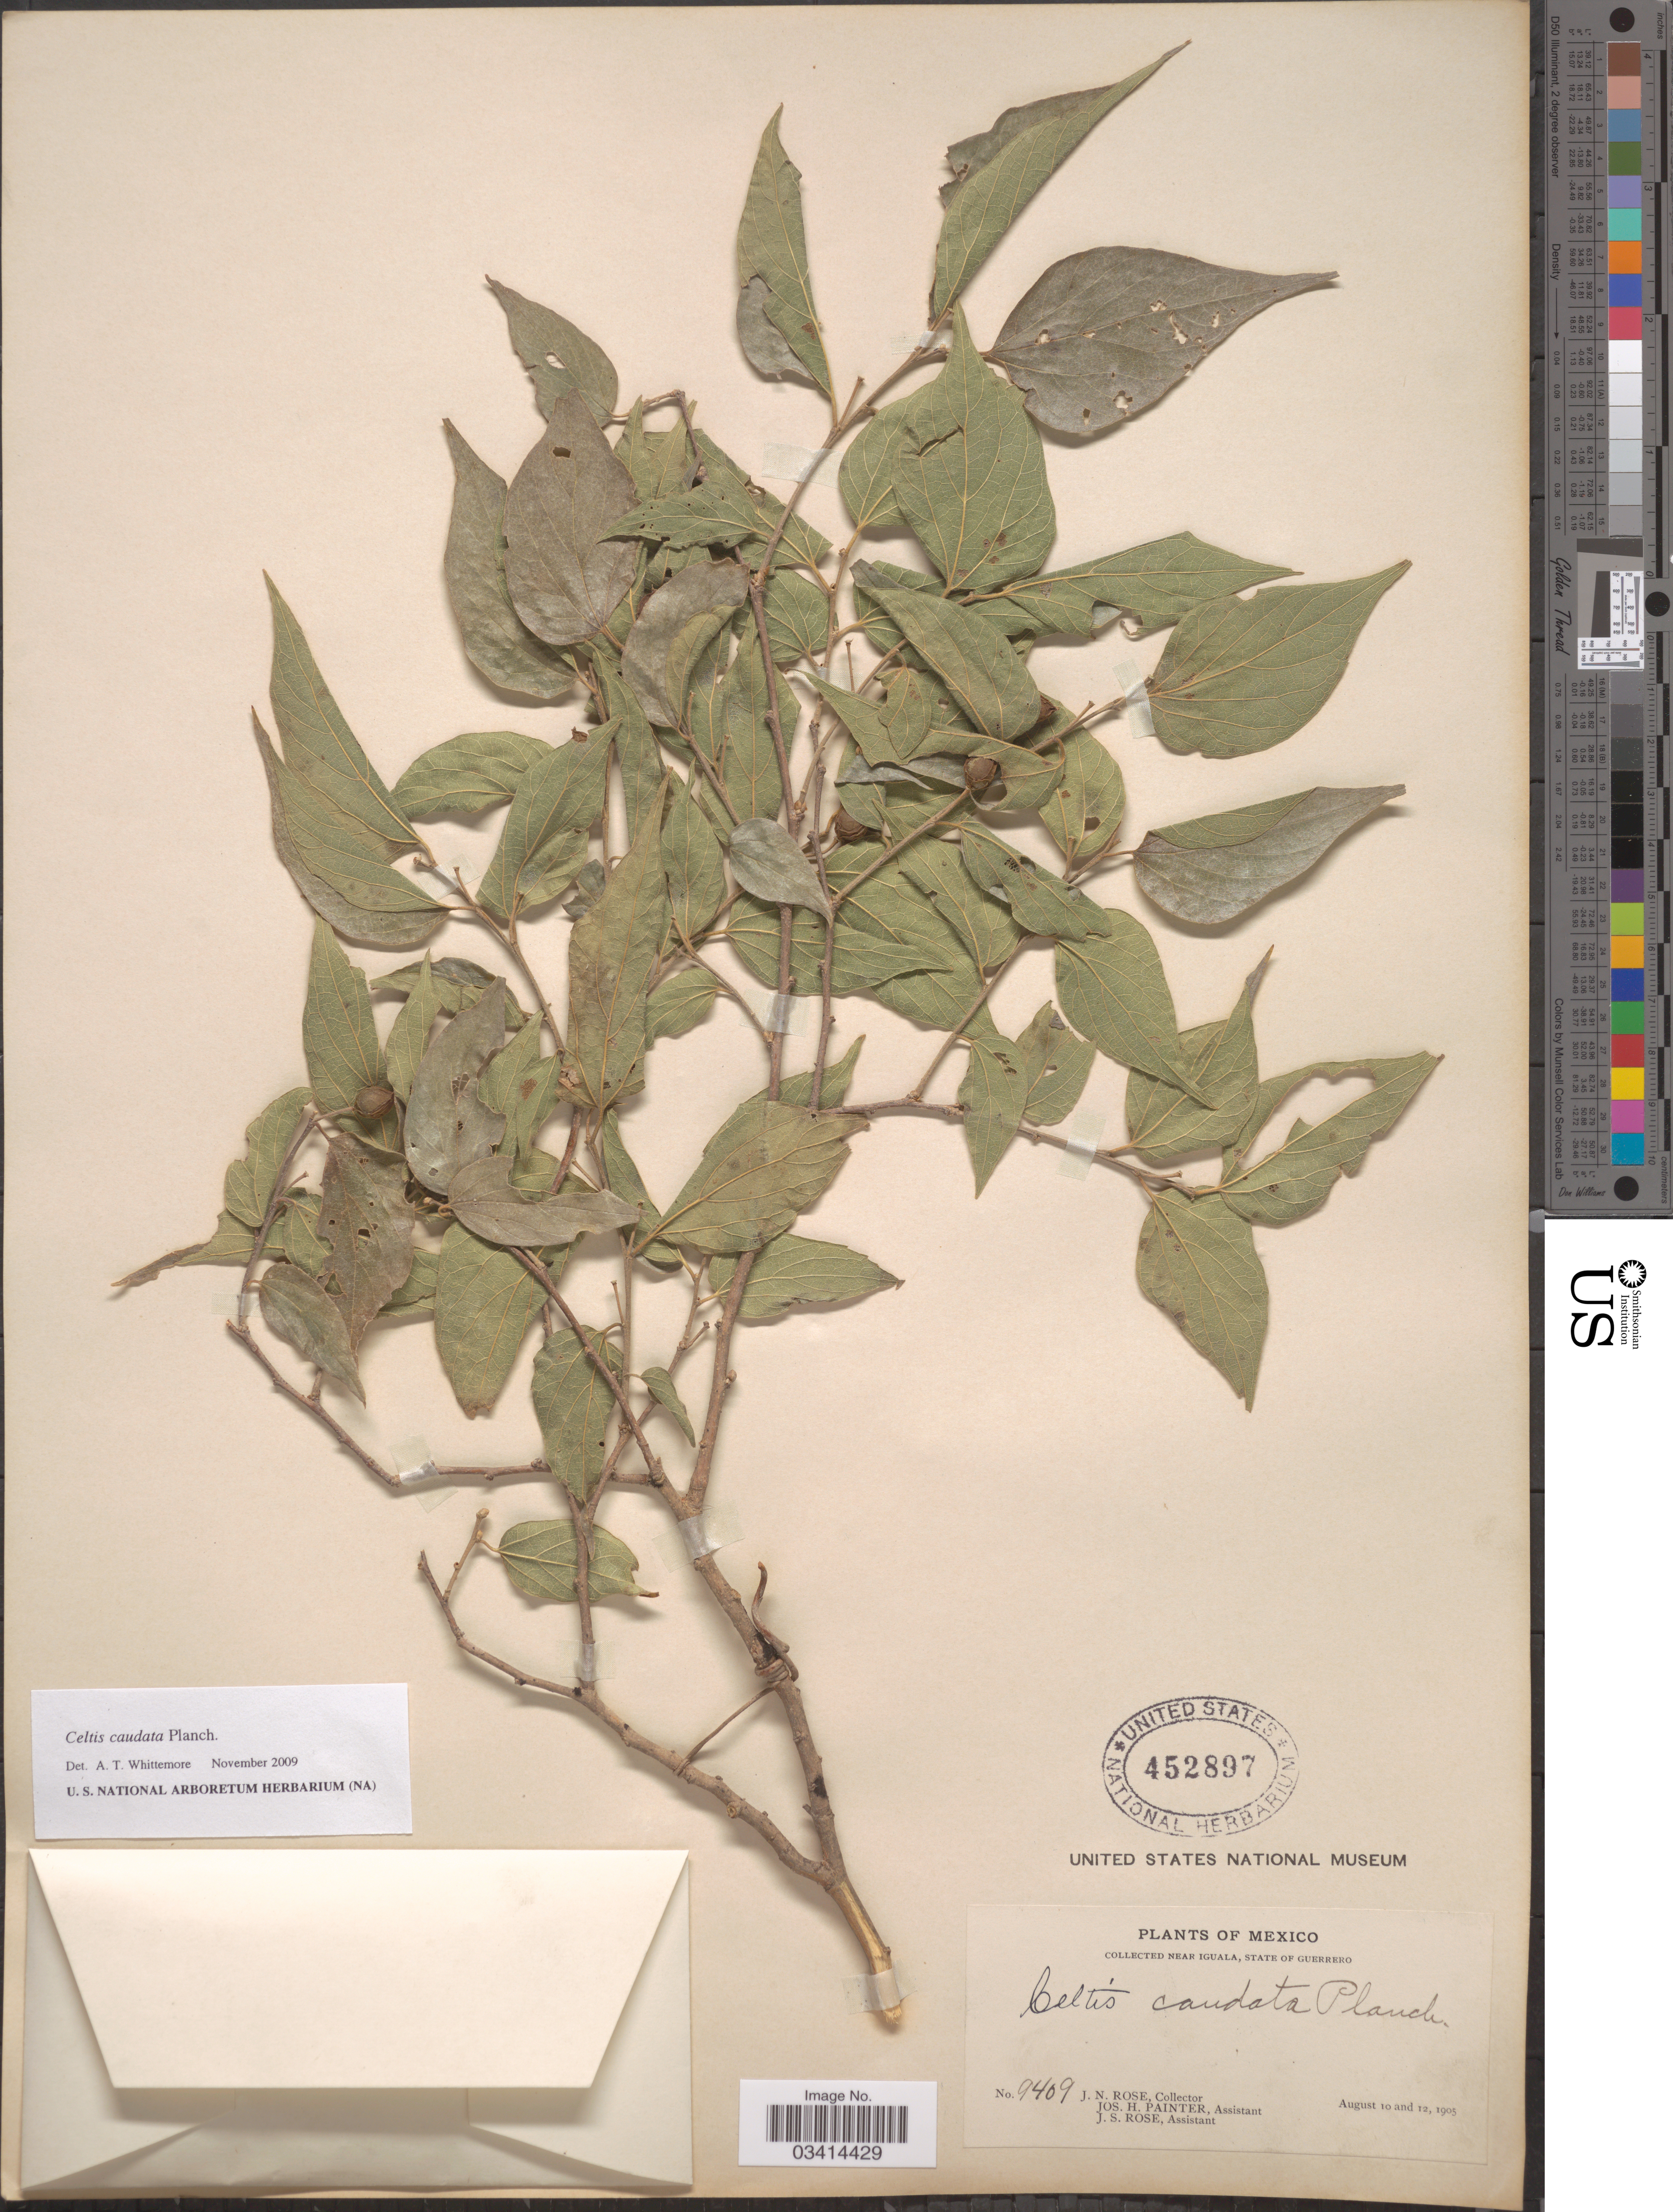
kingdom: Plantae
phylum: Tracheophyta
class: Magnoliopsida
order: Rosales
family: Cannabaceae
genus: Celtis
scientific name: Celtis caudata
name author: Planch.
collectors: J. N. Rose, J. H. Painter & J. S. Rose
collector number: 9409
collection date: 1905-08-10/1905-08-12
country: Mexico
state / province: Guerrero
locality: Near Iguala.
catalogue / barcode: US 452897